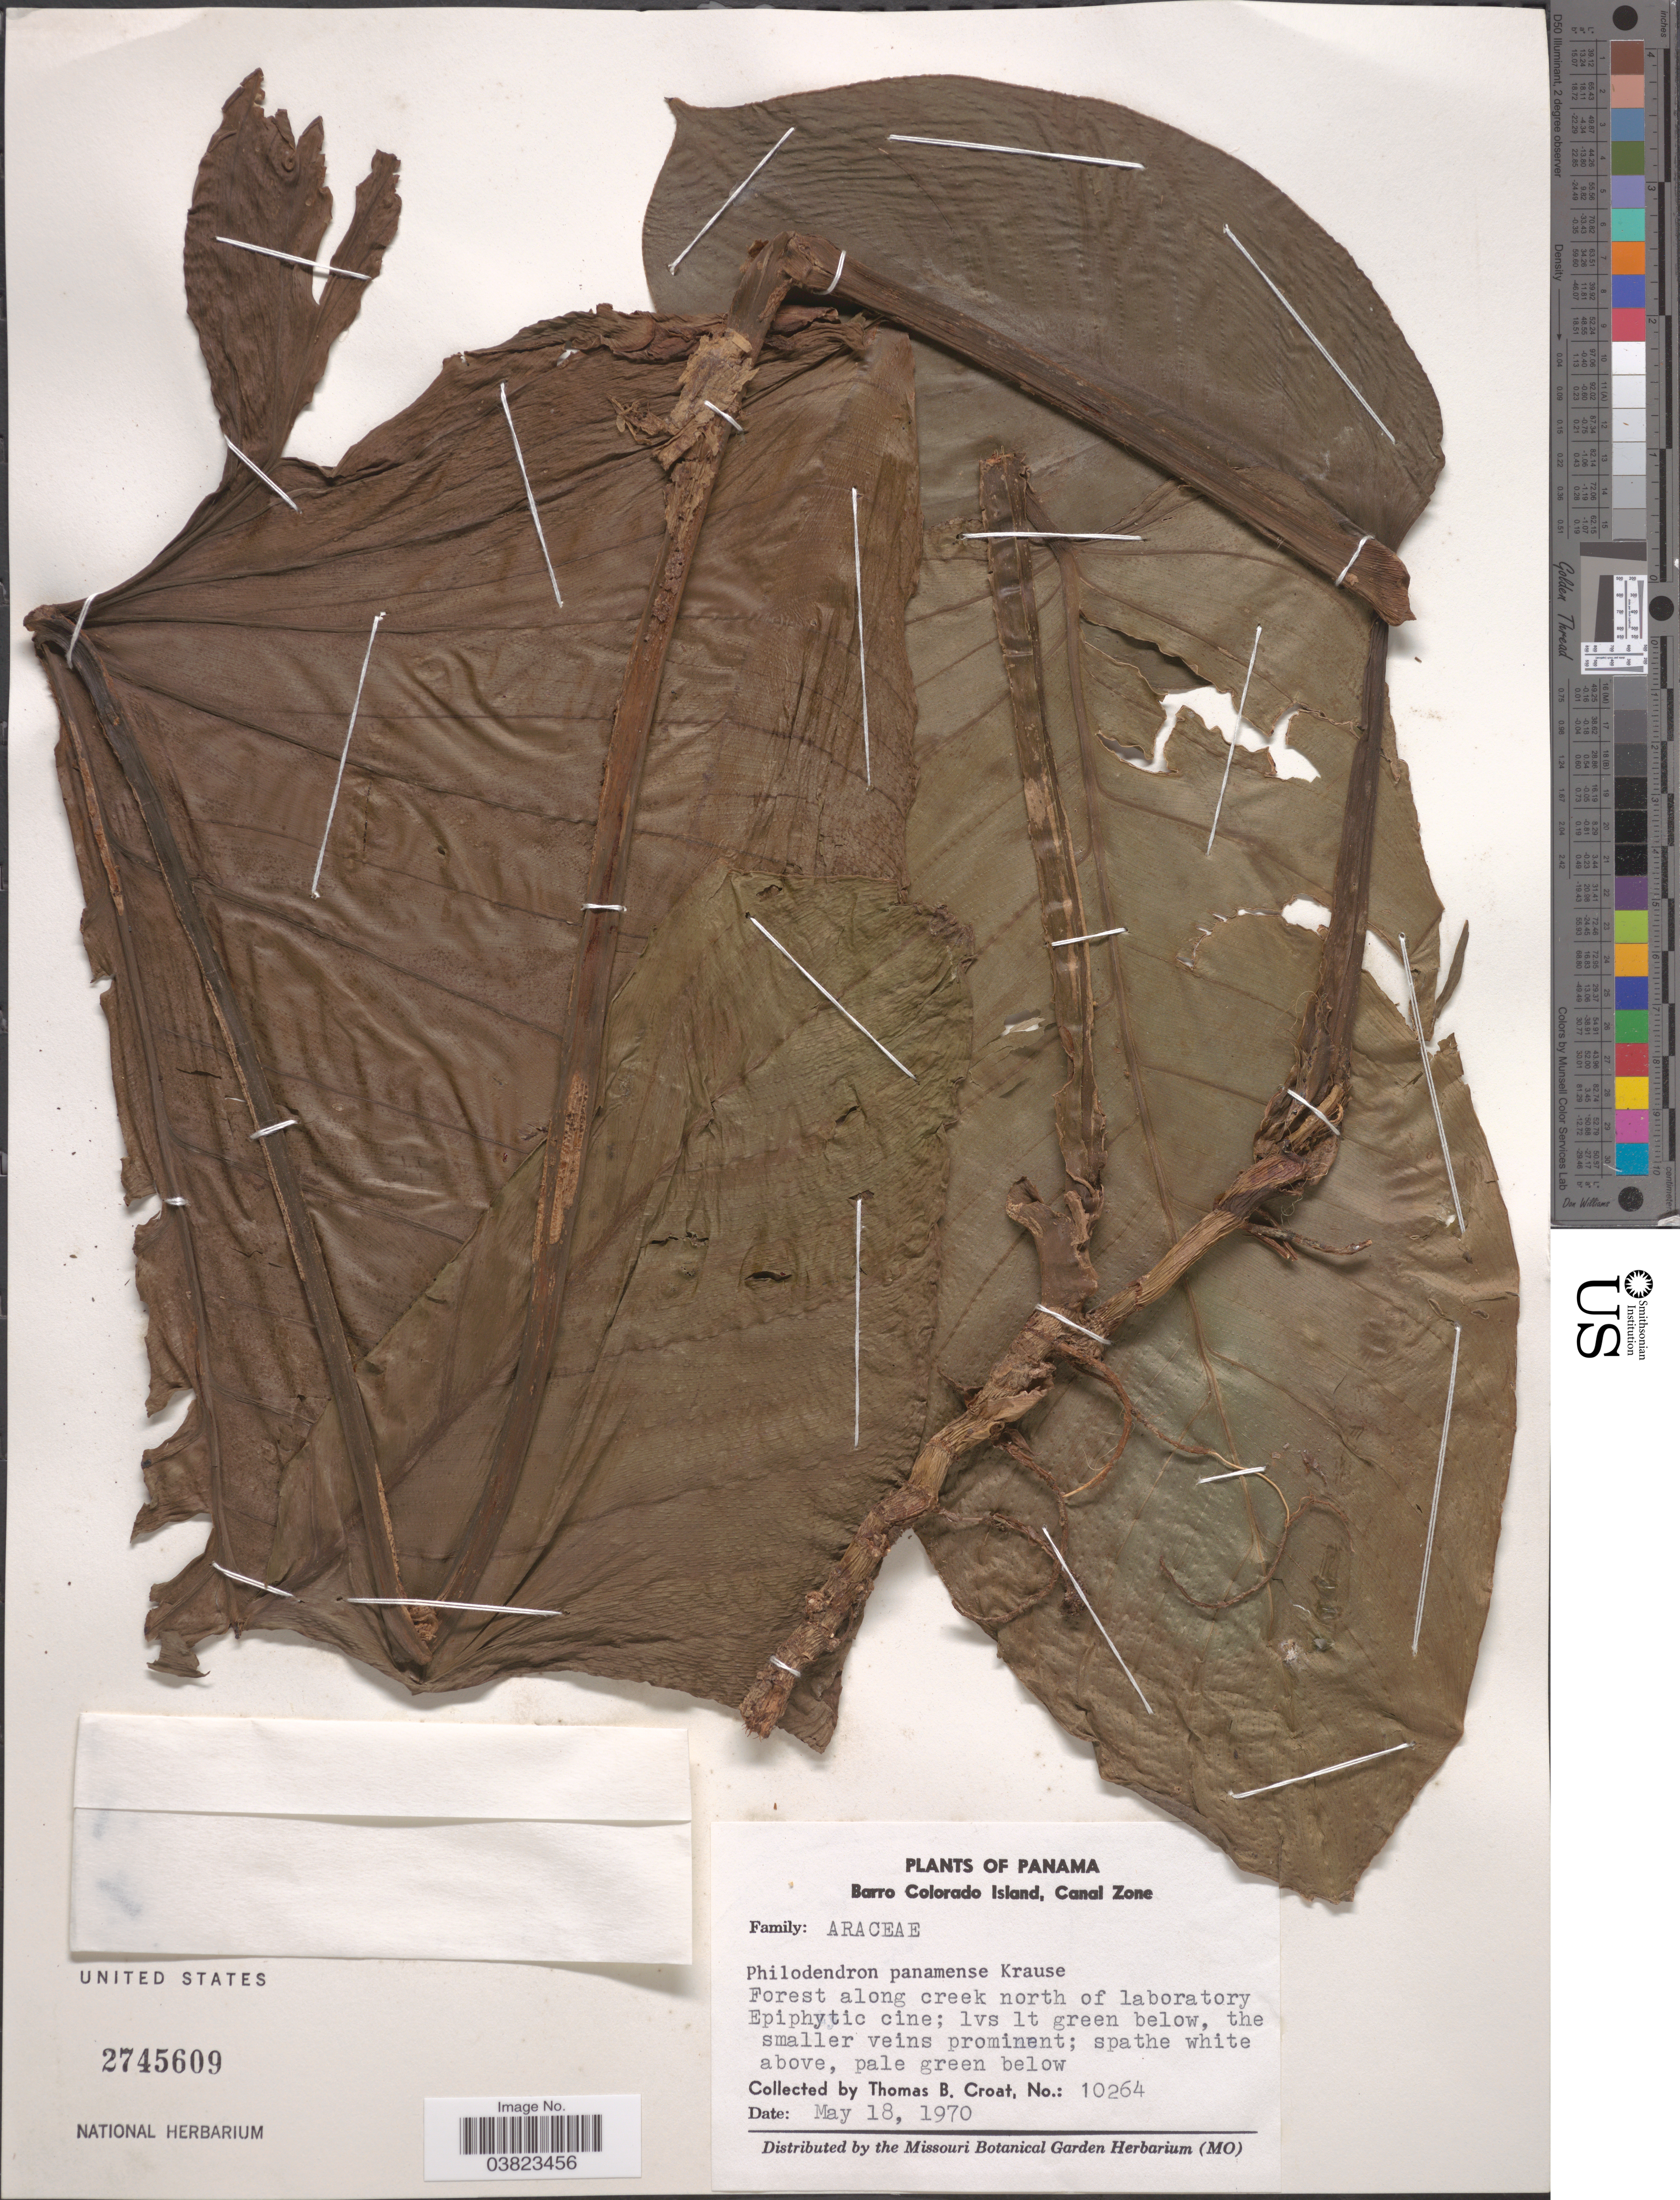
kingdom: Plantae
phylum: Tracheophyta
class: Liliopsida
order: Alismatales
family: Araceae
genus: Philodendron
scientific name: Philodendron panamense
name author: K. Krause in Engl.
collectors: T. B. Croat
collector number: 10264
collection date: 1970-05-18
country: Panama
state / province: Panamá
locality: Barro Colorado Island, Canal Zone. Forest along creek north of laboratory.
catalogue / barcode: US 2745609